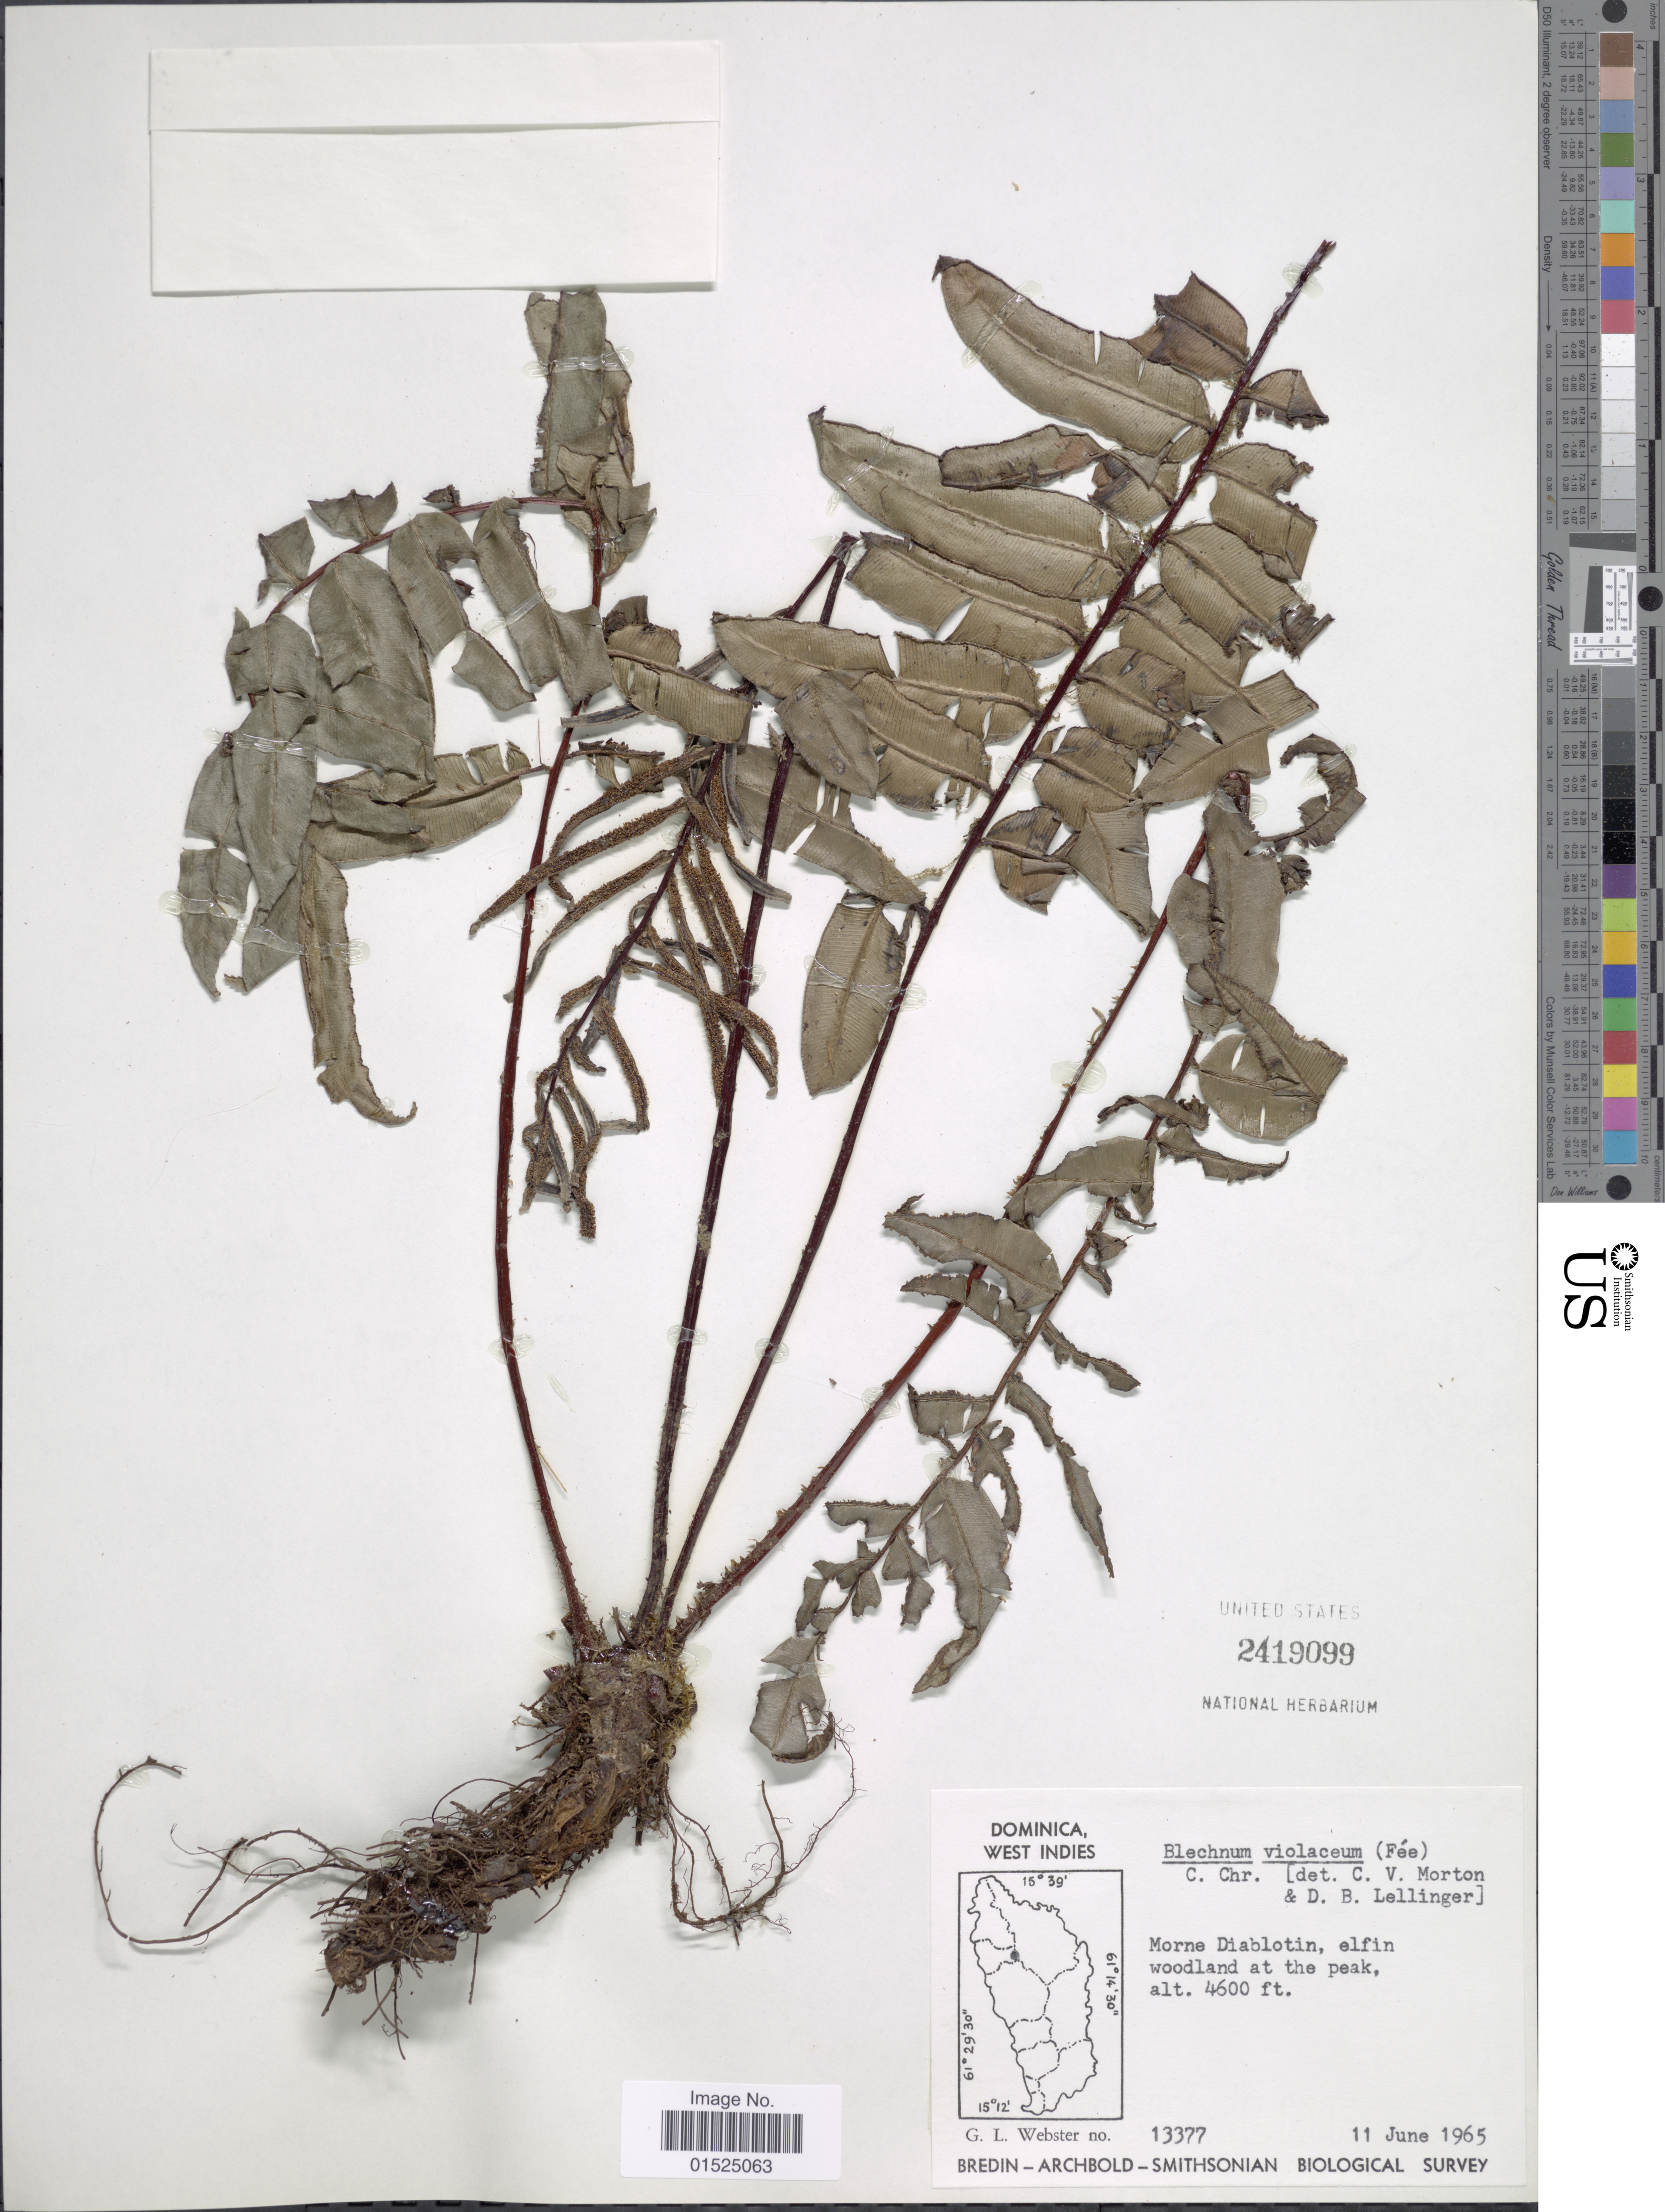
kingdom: Plantae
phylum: Tracheophyta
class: Polypodiopsida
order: Polypodiales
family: Blechnaceae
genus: Blechnum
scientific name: Blechnum violaceum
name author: (Fée) C. Chr.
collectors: G. L. Webster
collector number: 13377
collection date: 1965-06-11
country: Dominica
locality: Morne Diablotin, elfin woodland at the peak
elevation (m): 1402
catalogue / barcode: US 2419099